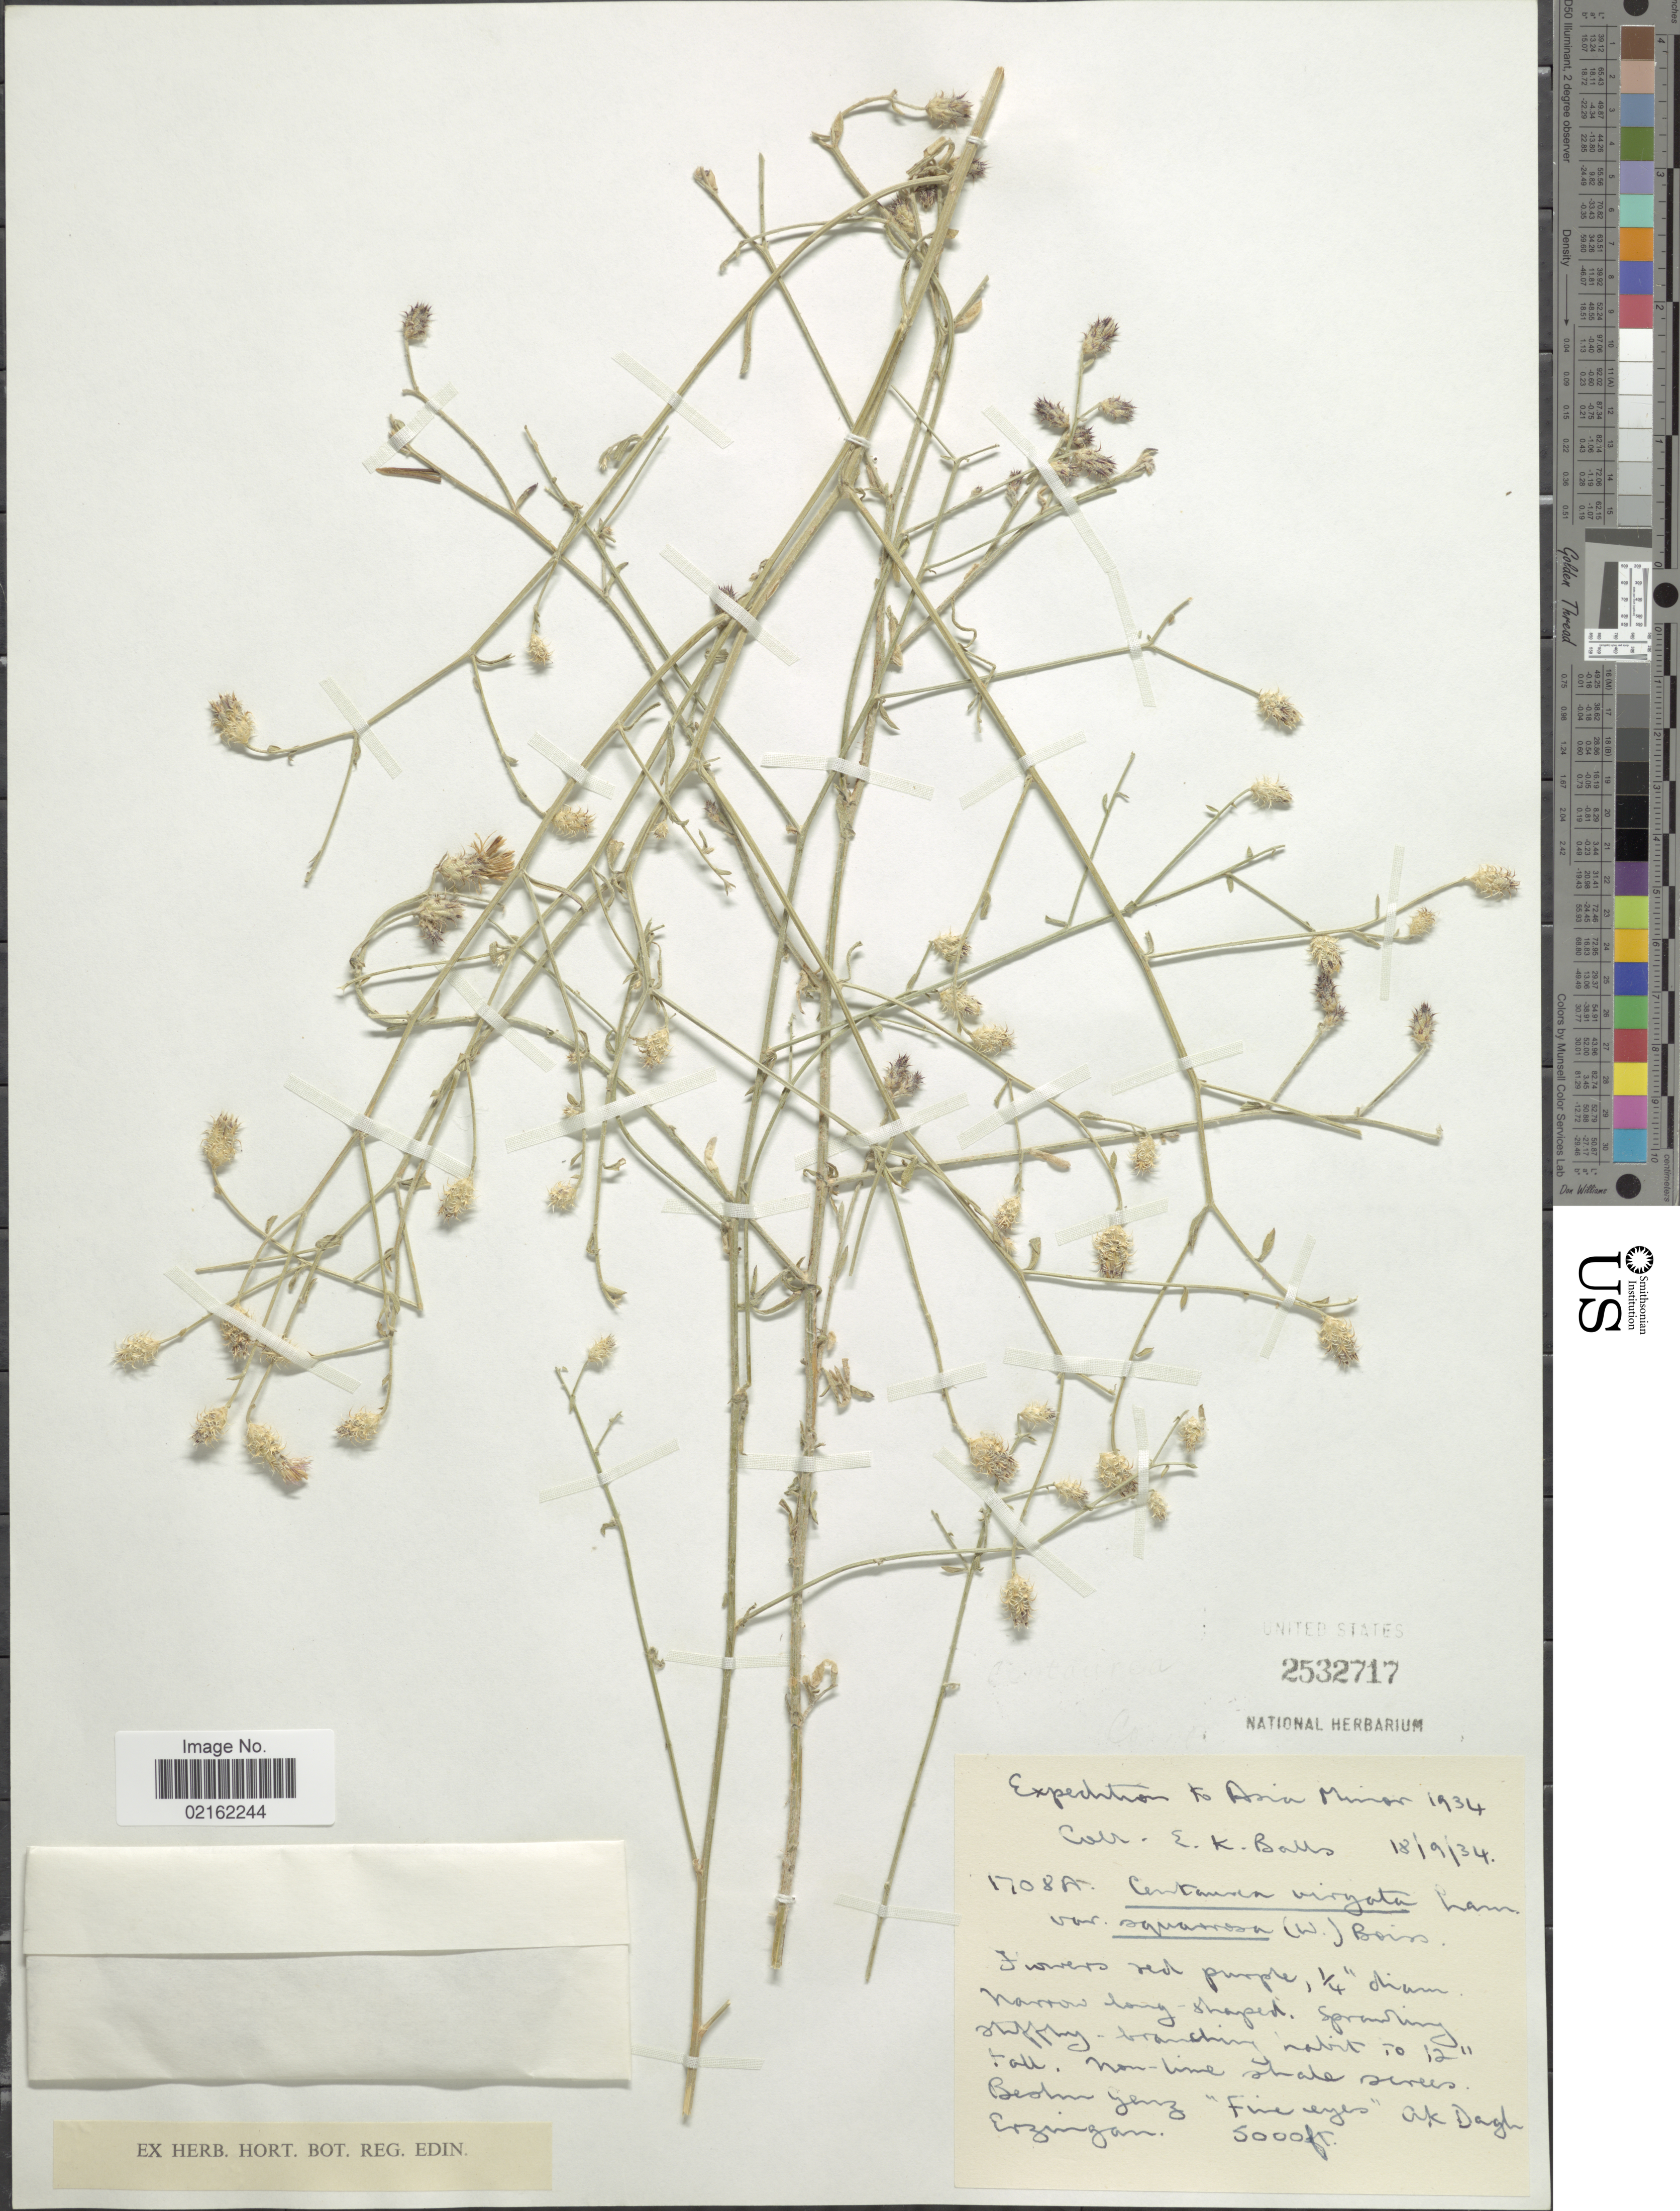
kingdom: Plantae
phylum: Tracheophyta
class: Magnoliopsida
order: Asterales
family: Asteraceae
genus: Centaurea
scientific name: Centaurea virgata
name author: Lam.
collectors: E. K. Balls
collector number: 1708A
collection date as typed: Transcribed d/m/y: 18/9/34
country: Turkey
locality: Asia Minor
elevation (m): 1524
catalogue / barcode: US 2532717